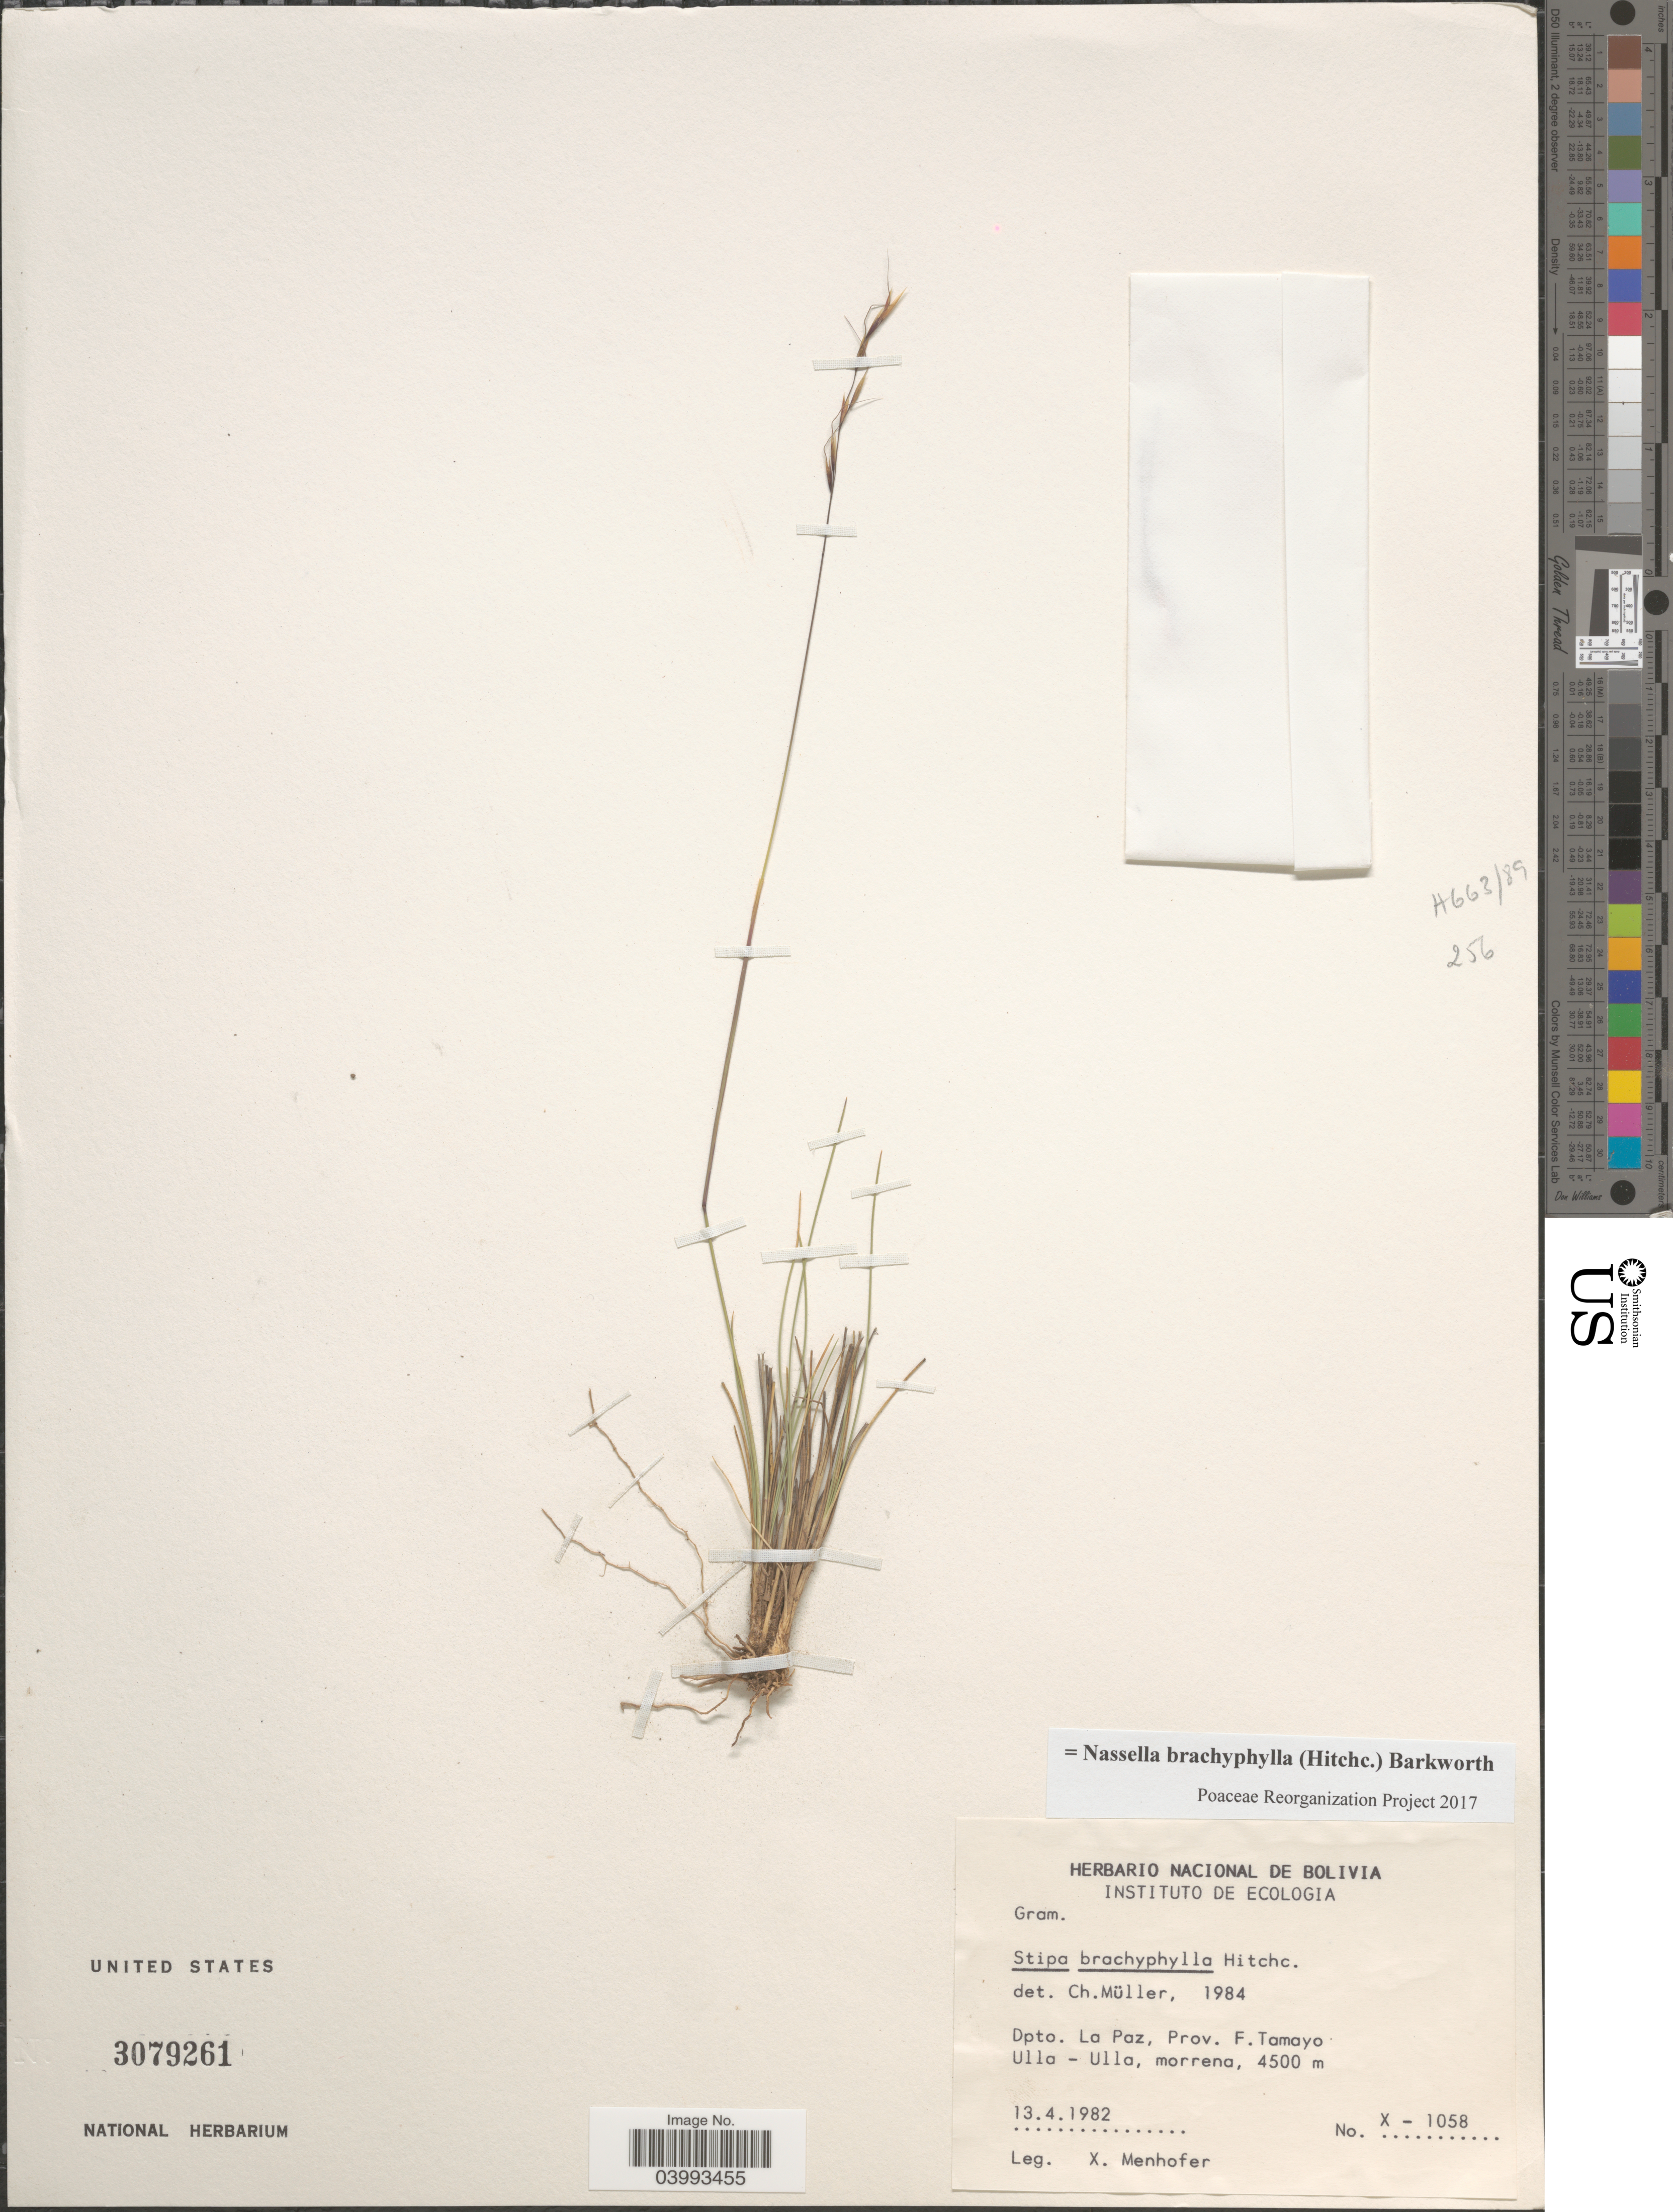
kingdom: Plantae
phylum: Tracheophyta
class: Liliopsida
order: Poales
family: Poaceae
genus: Nassella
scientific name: Nassella brachyphylla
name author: (Hitchc.) Barkworth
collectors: X. Menhofer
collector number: X - 1058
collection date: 1982-04-13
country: Bolivia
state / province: La Paz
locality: Dpto. La Paz, Prov. F. Tamayo. Ulla - Ulla, morrena.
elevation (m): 4500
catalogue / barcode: US 3079261